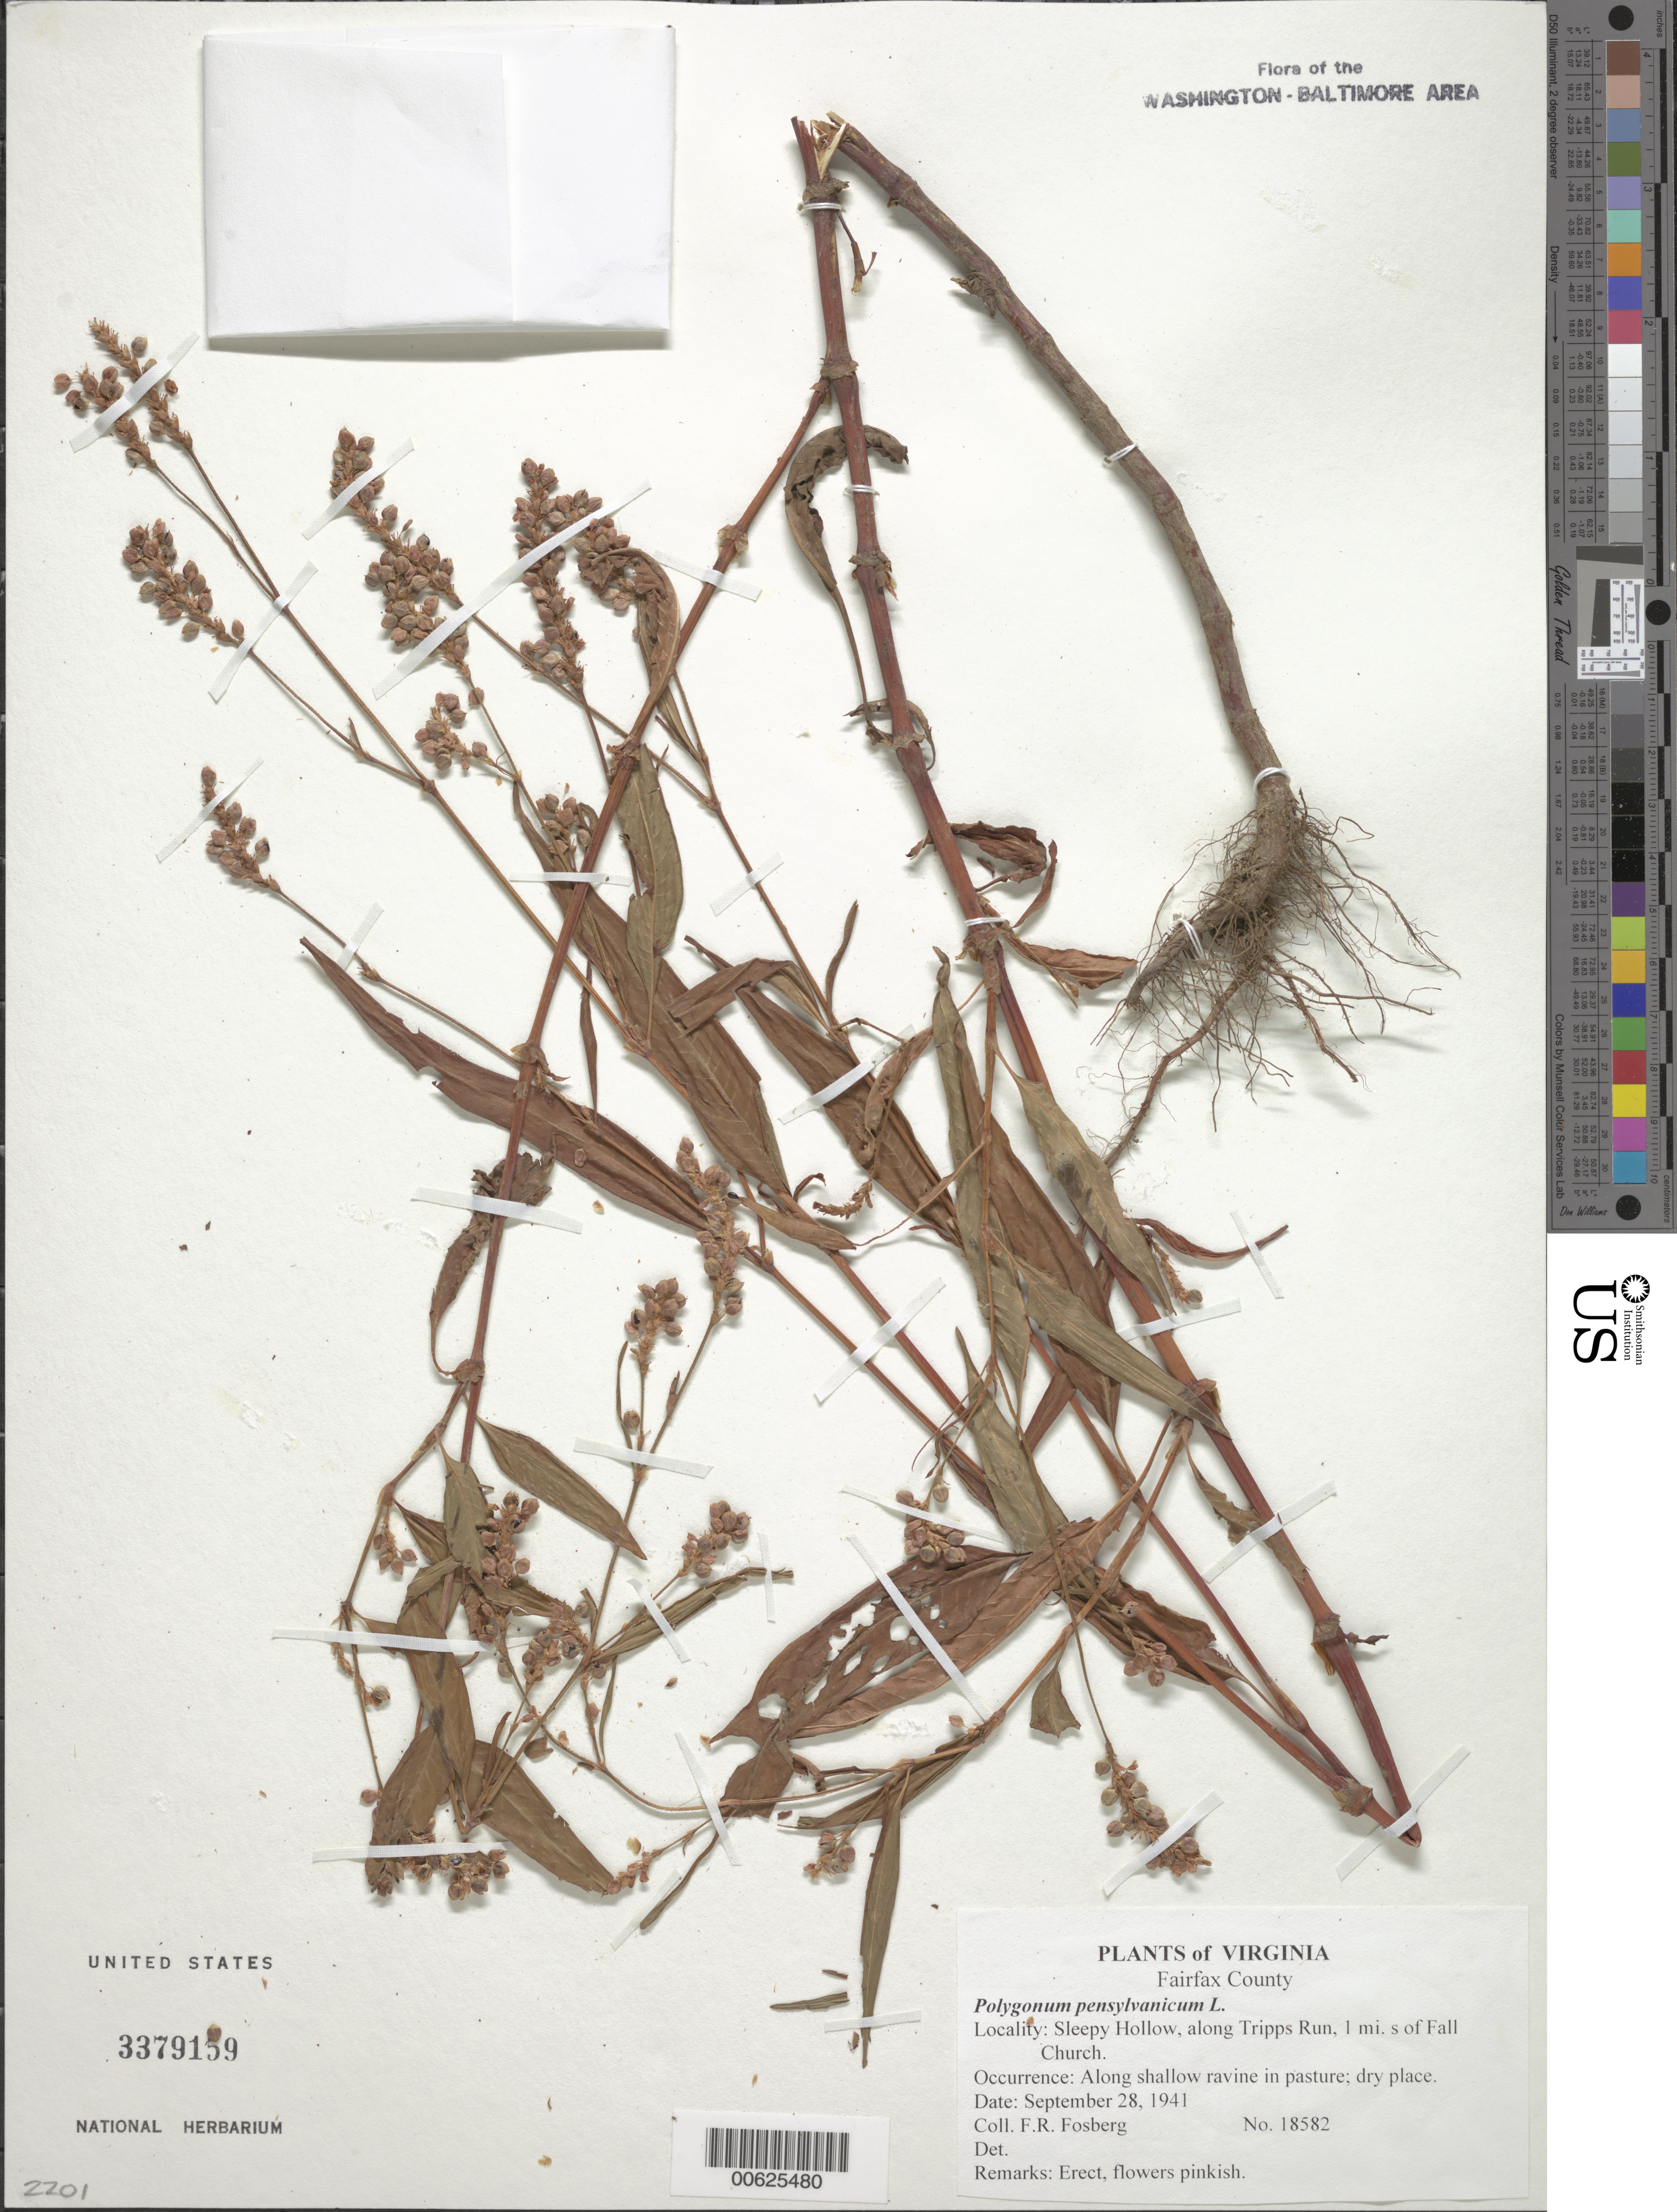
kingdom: Plantae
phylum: Tracheophyta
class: Magnoliopsida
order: Caryophyllales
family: Polygonaceae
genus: Persicaria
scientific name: Persicaria pensylvanica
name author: (L.) M. Gómez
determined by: Atha, D. E.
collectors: F. R. Fosberg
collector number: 18582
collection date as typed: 28 Sep 1941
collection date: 1941-09-28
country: United States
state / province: Virginia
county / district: Fairfax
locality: Sleepy Hollow, along Tripps Run, 1 mi. S of Falls Church.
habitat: Along shallow ravine in pasture; dry place.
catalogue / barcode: US 3379159